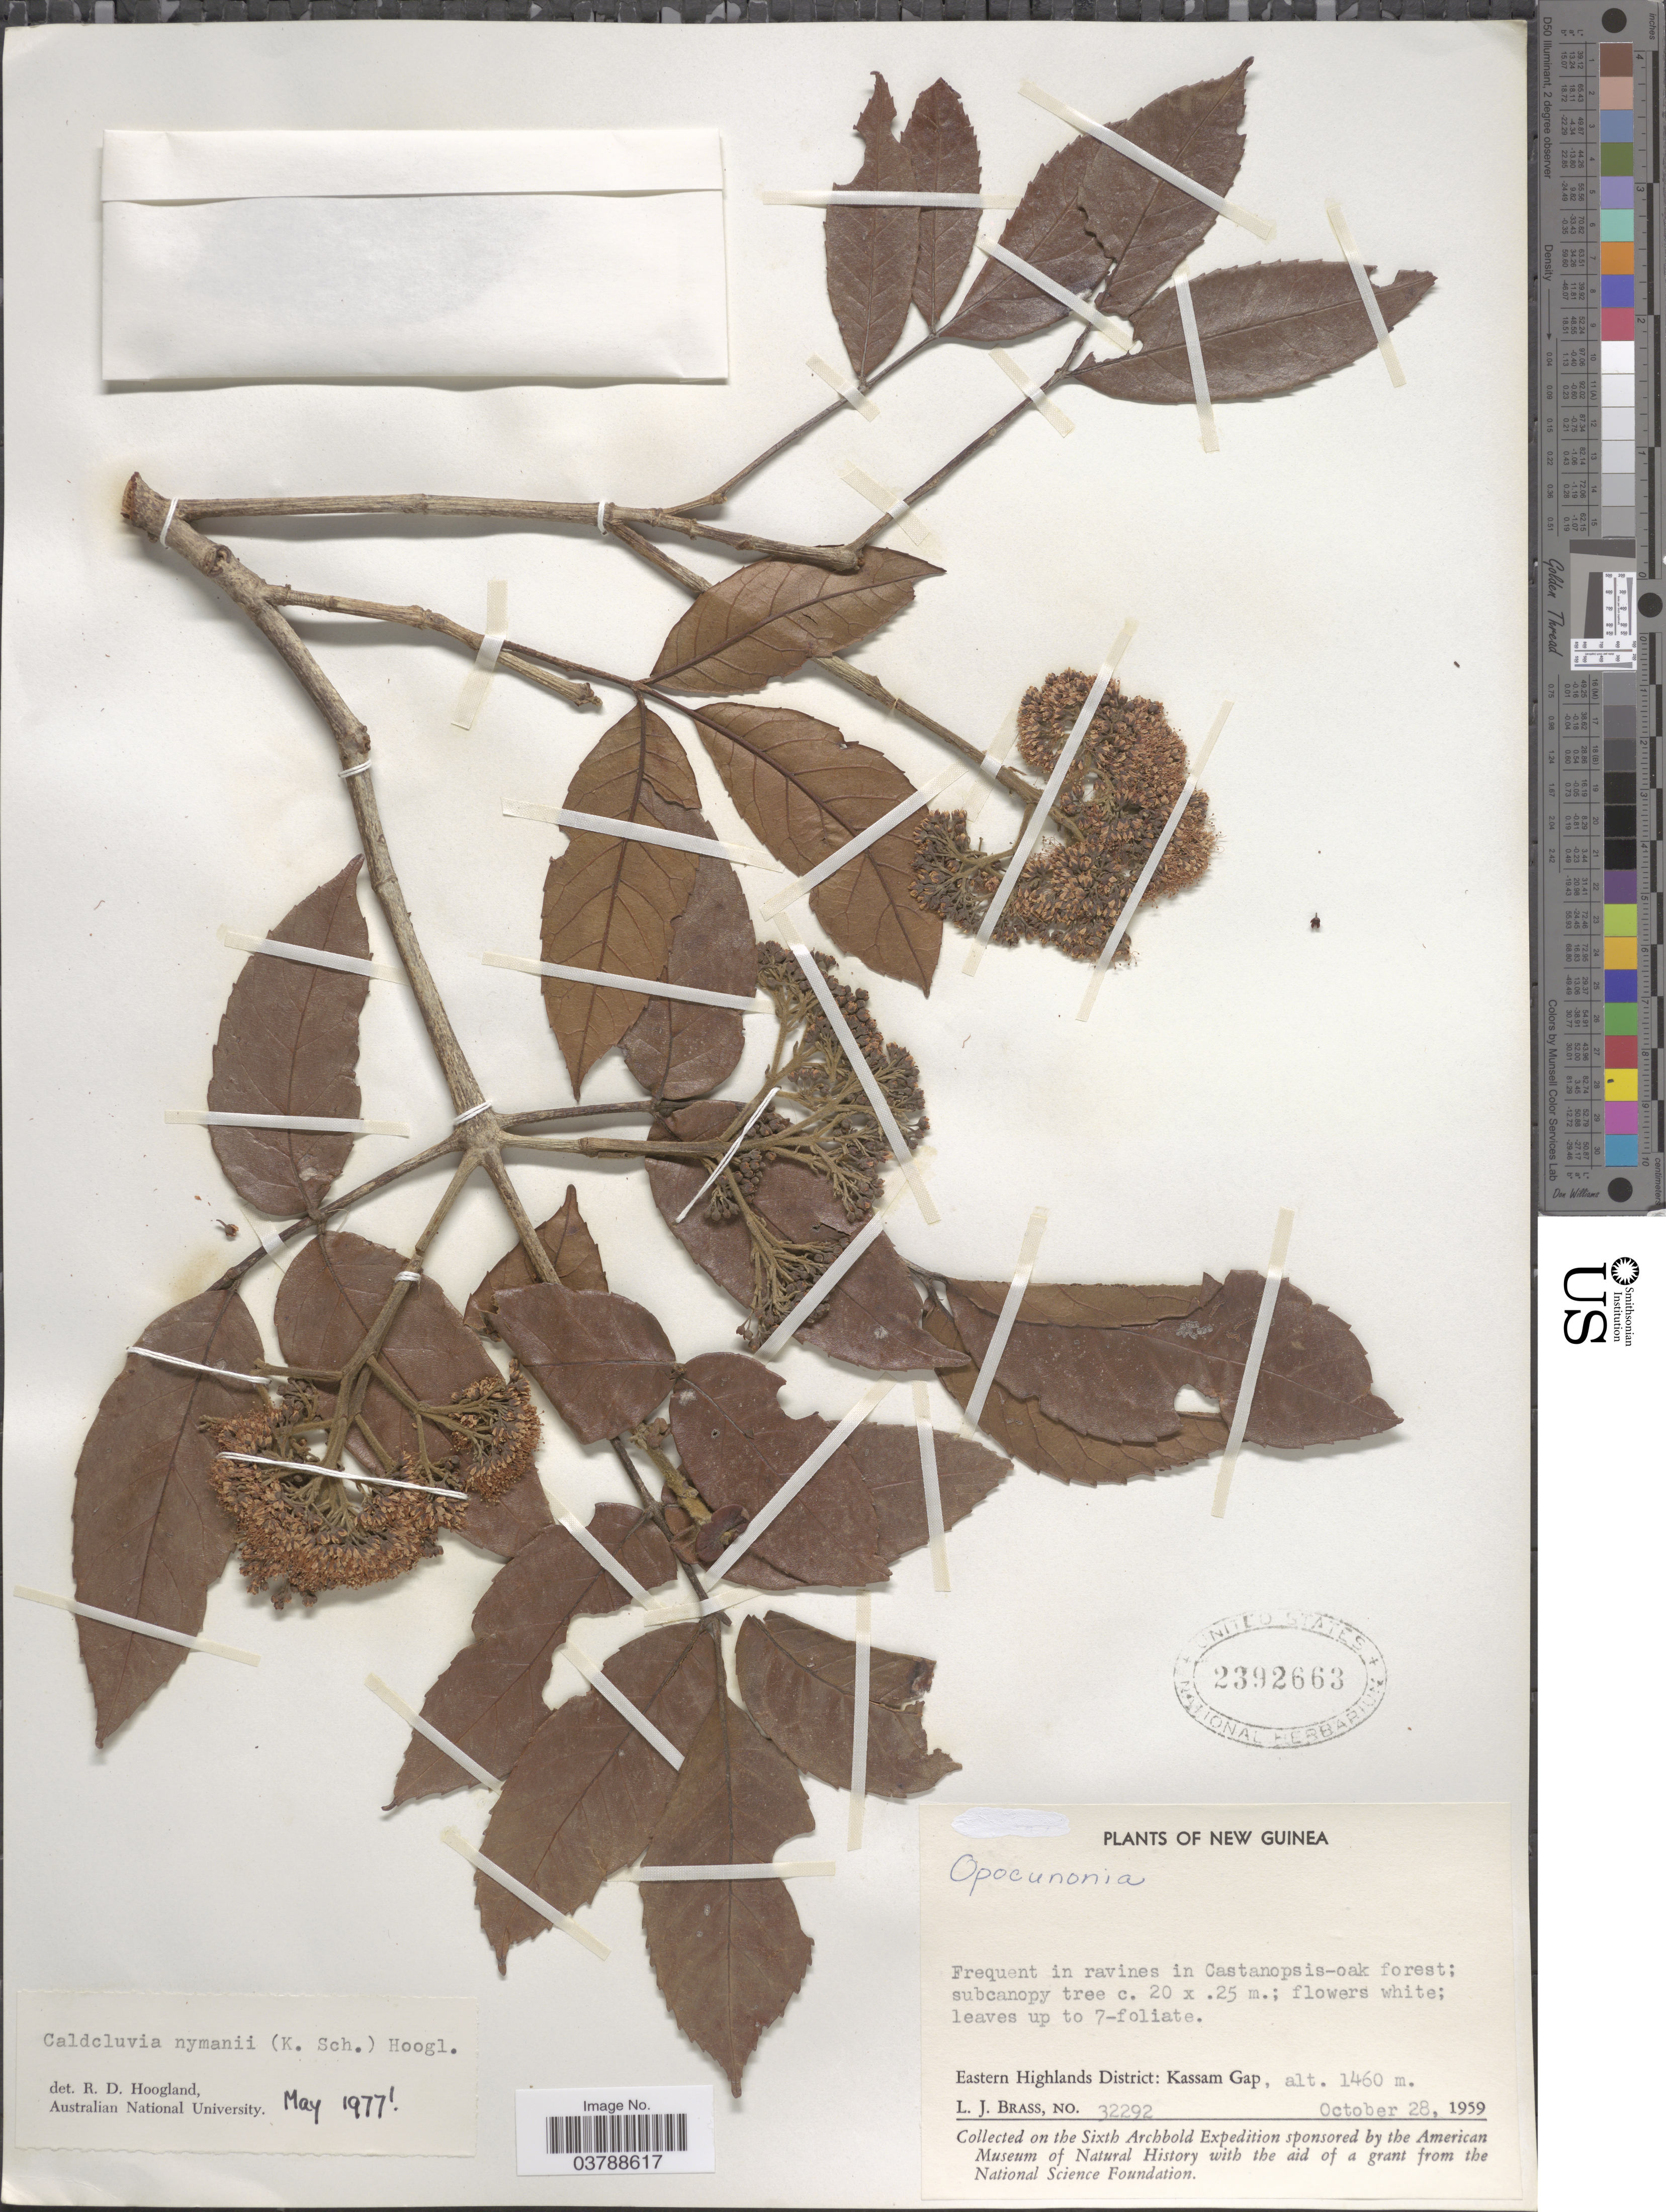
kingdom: Plantae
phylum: Tracheophyta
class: Magnoliopsida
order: Oxalidales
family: Cunoniaceae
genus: Opocunonia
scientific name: Opocunonia nymanii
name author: (K. Schum.) Schltr.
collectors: L. J. Brass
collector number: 32292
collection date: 1959-10-28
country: Papua New Guinea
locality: New Guinea. Eastern Highlands District: Kassam Gap.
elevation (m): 1460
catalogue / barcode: US 2392663